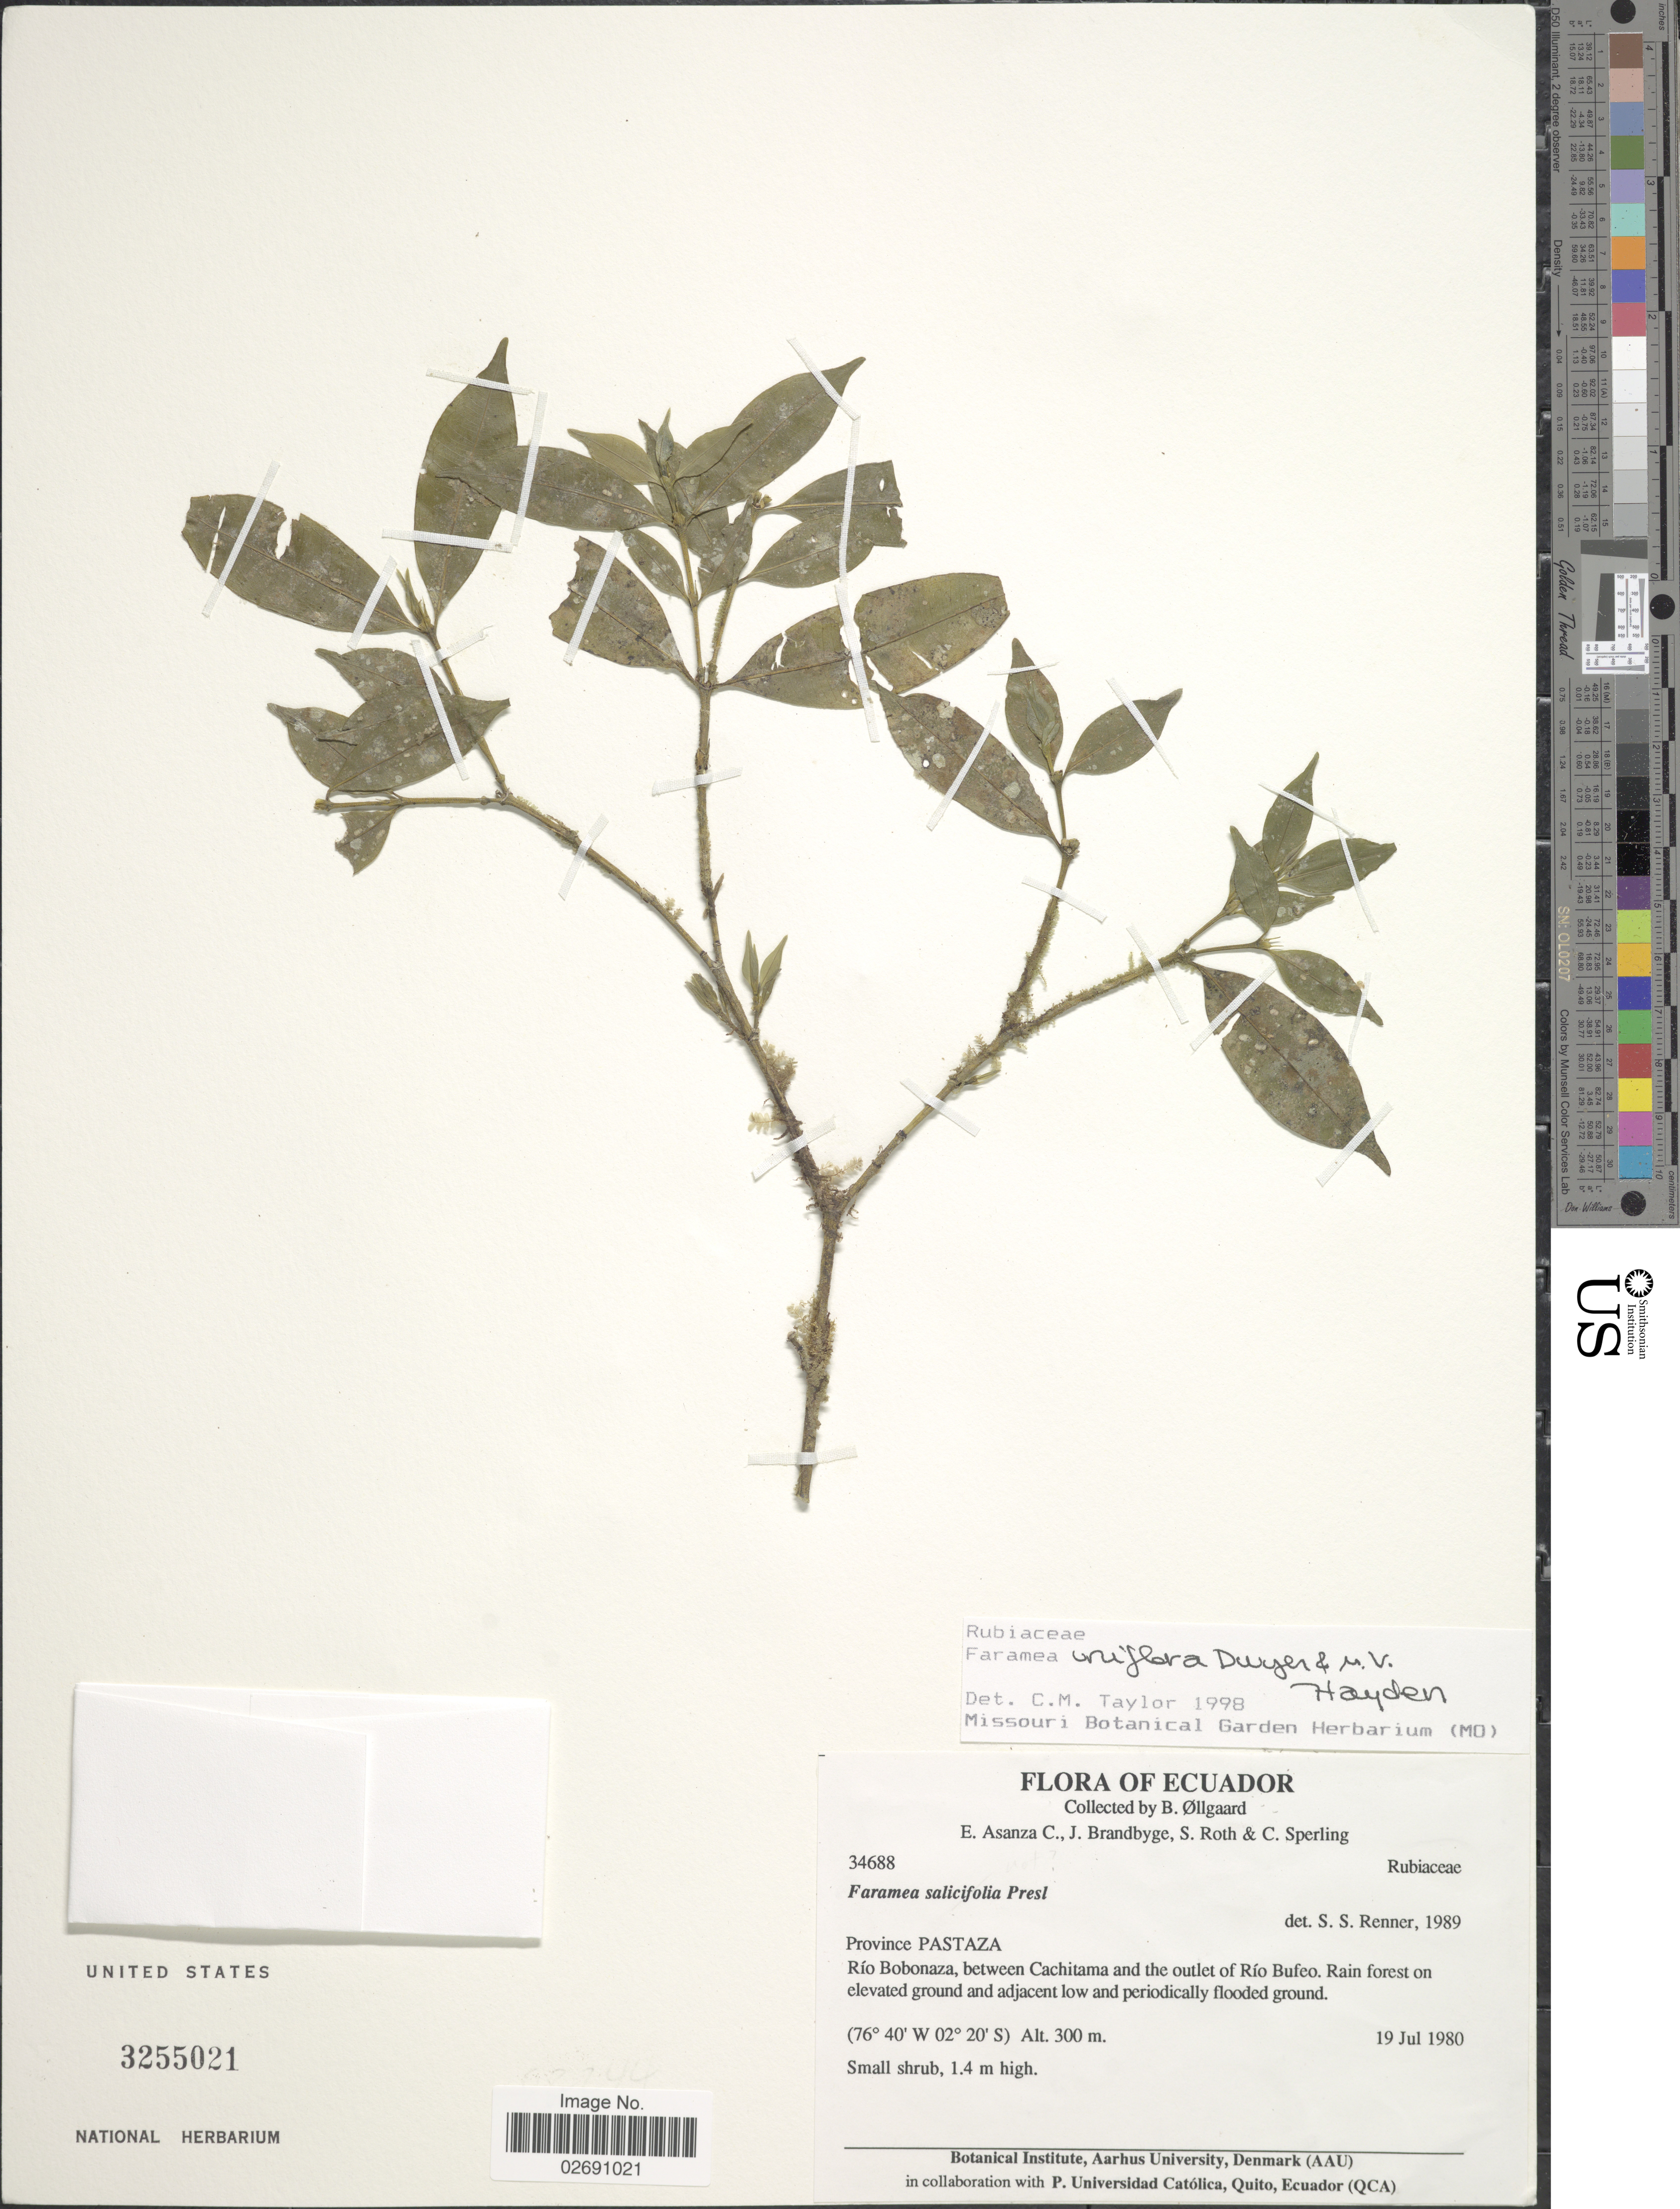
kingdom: Plantae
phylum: Tracheophyta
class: Magnoliopsida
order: Gentianales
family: Rubiaceae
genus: Faramea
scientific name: Faramea uniflora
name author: Dwyer & M.V. Hayden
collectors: B. Øllgaard, E. Asanza, J. Brandbyge, S. Roth & C. Sperling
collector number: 34688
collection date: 1980-07-19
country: Ecuador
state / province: Pastaza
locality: Rio Bobonaza, between Cachitama and the outlet of Rio Bufeo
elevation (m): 300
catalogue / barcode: US 3255021